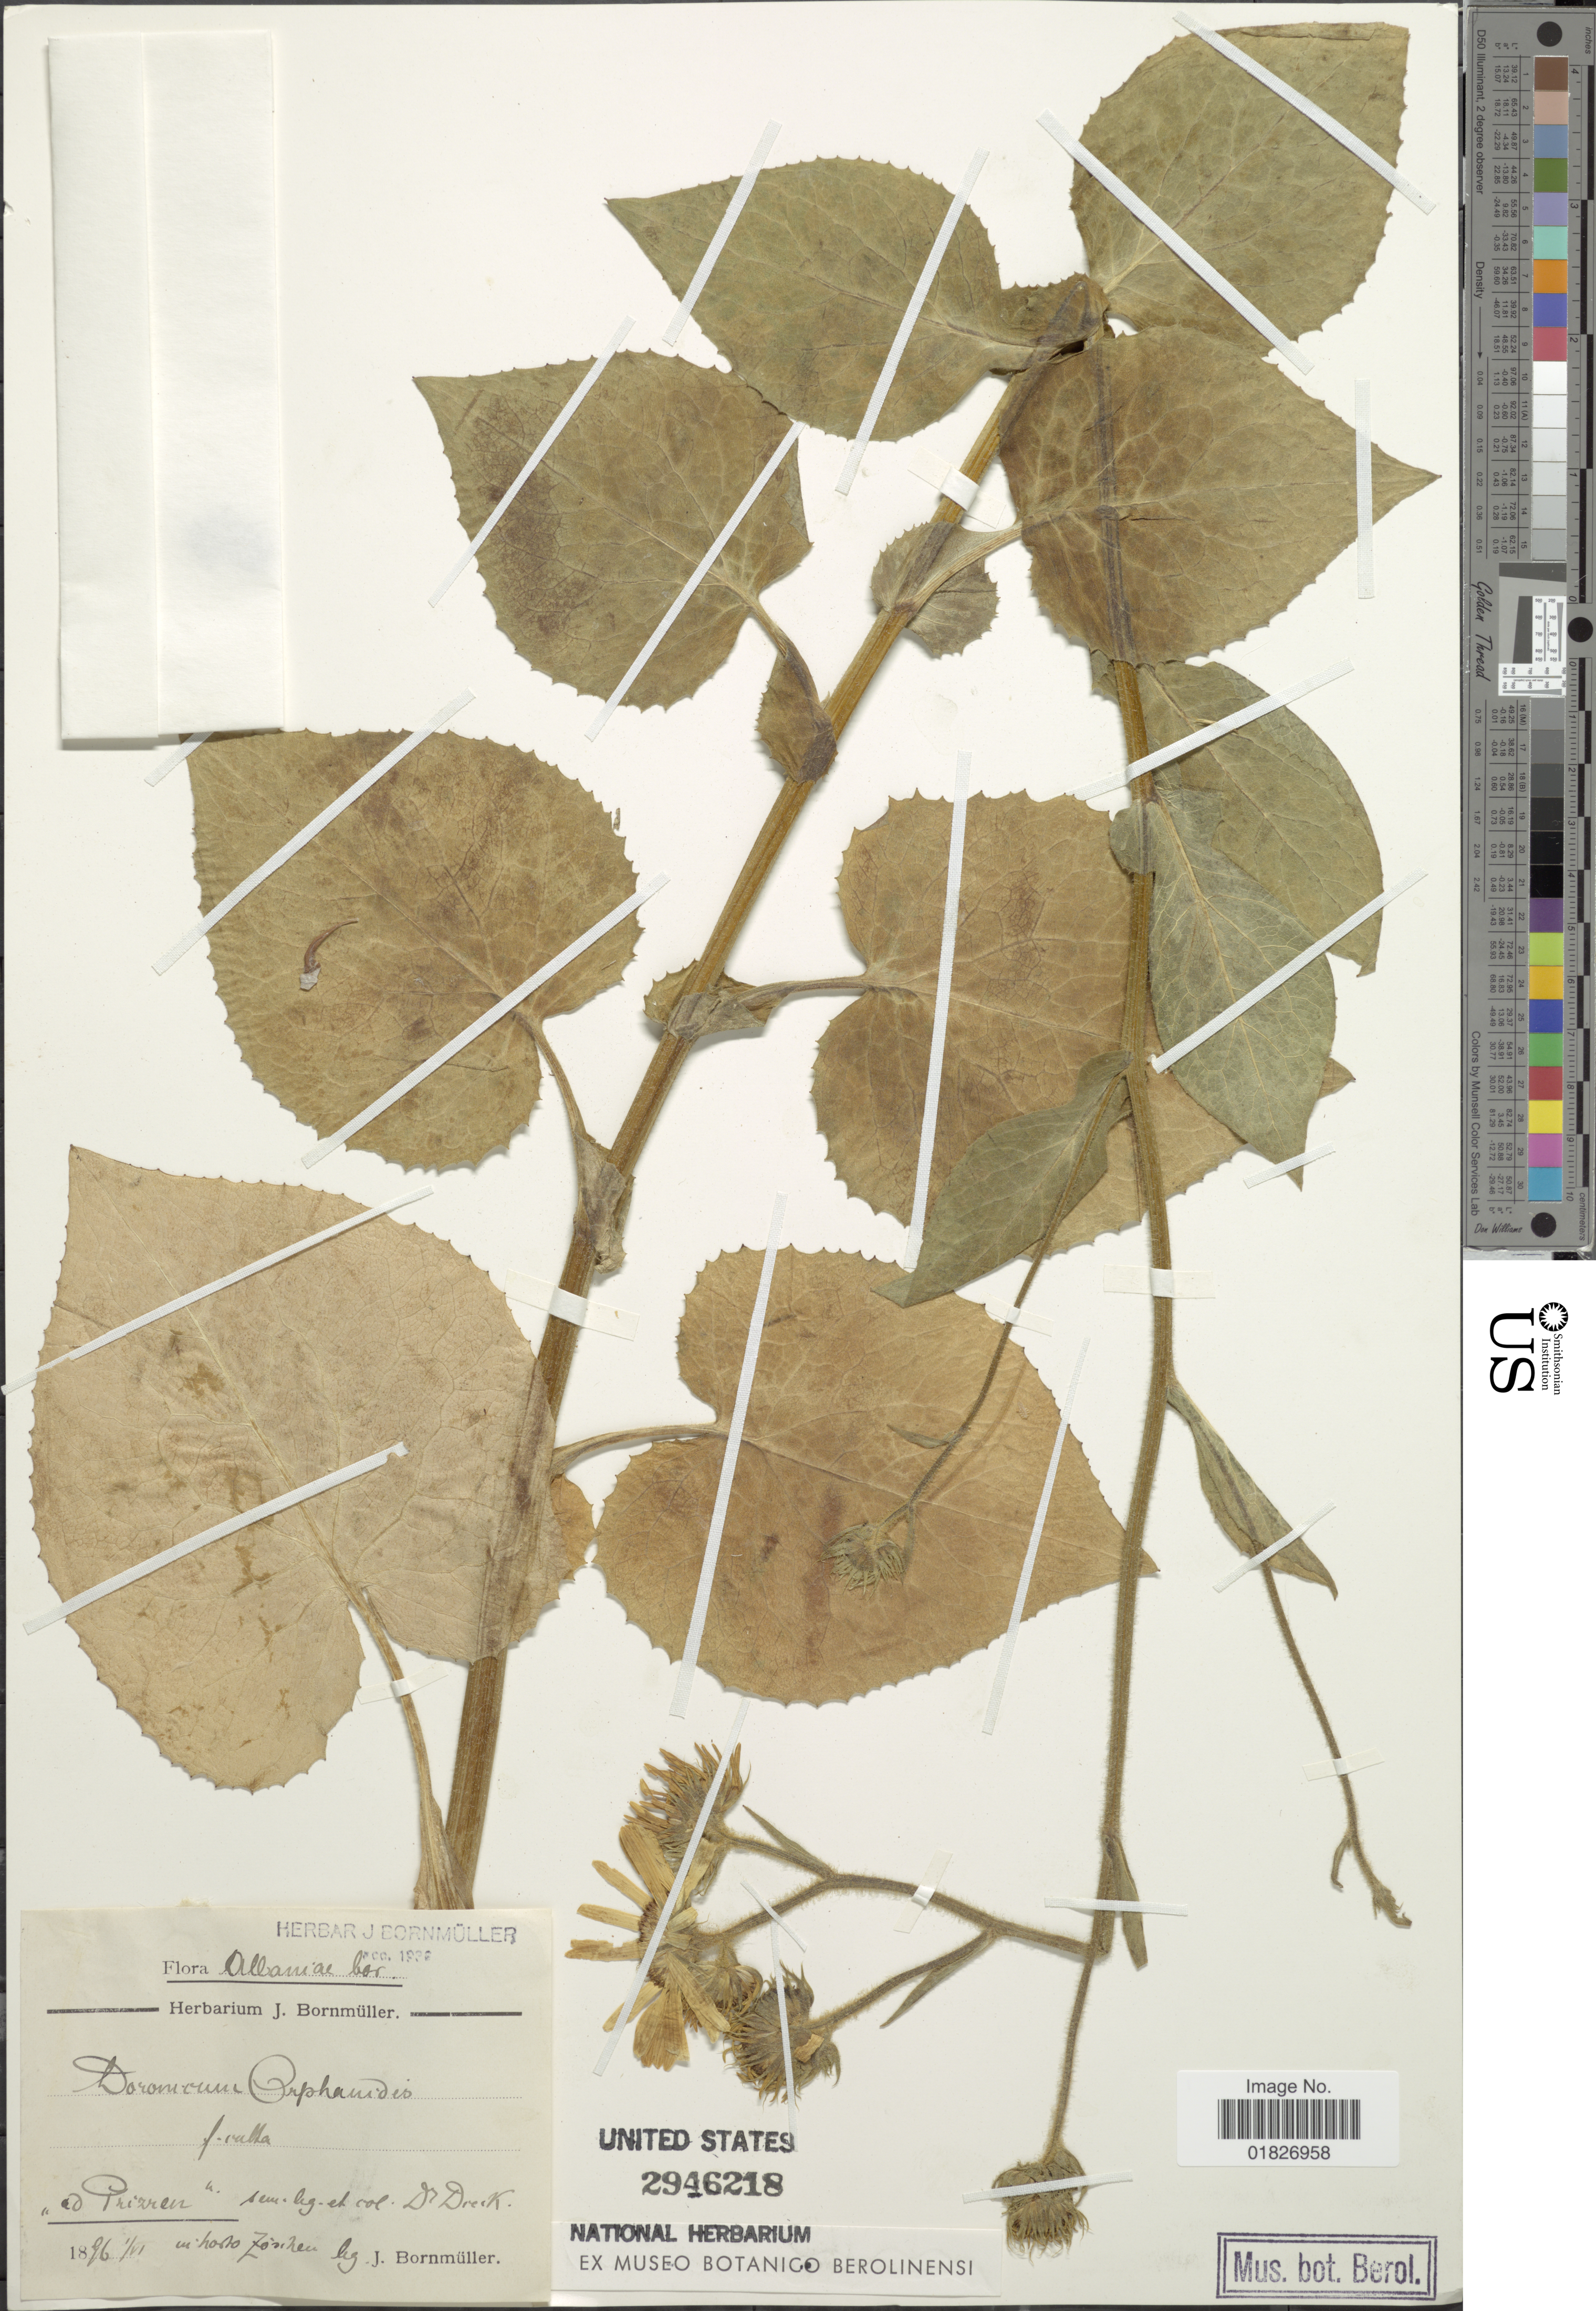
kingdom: Plantae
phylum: Tracheophyta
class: Magnoliopsida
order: Asterales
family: Asteraceae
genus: Doronicum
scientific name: Doronicum sp.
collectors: J. Bornmüller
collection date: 1896-06-01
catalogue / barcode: US 2946218